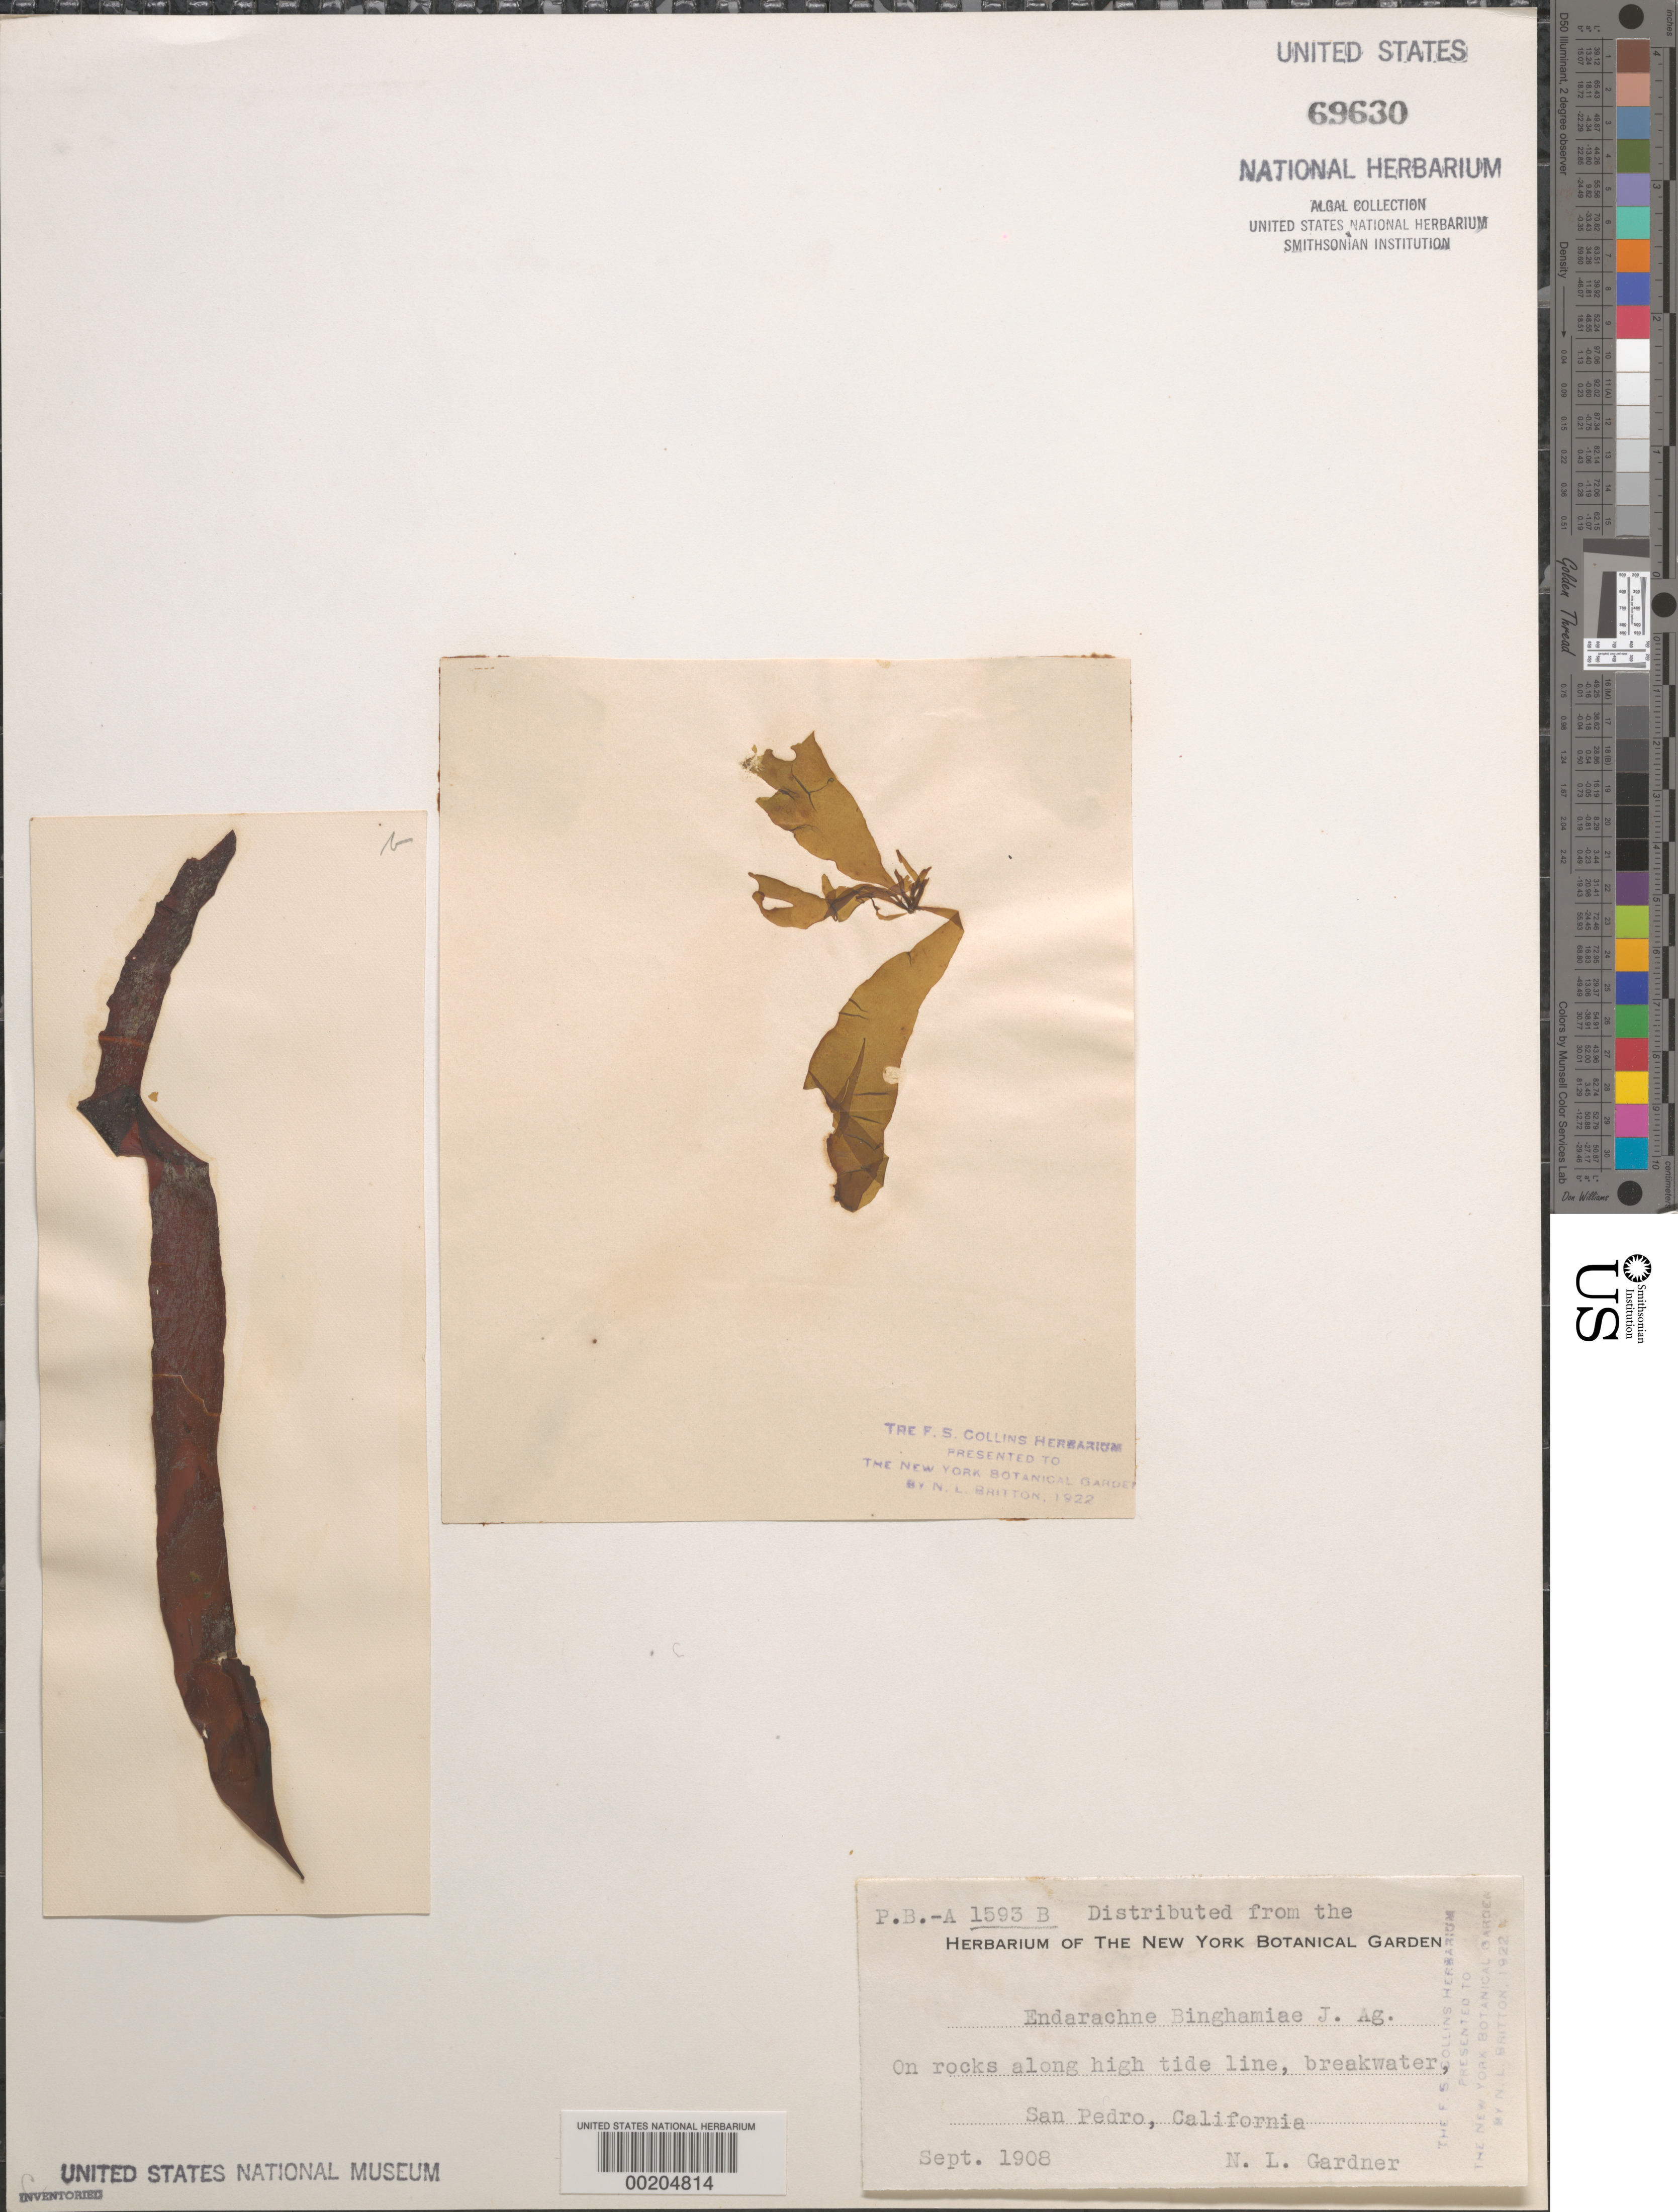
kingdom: Chromista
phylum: Ochrophyta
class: Phaeophyceae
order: Scytosiphonales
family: Scytosiphonaceae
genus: Petalonia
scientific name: Petalonia binghamiae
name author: (J. Agardh) K.L.Vinogr.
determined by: Algae name updating Project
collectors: N. Gardner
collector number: PB-A 1593b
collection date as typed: Sep 1908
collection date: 1908-09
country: United States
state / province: California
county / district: Los Angeles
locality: San Pedro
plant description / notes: Collins, Holden & Setchell, Phycotheca Boreali-Americana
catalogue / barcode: US 69630